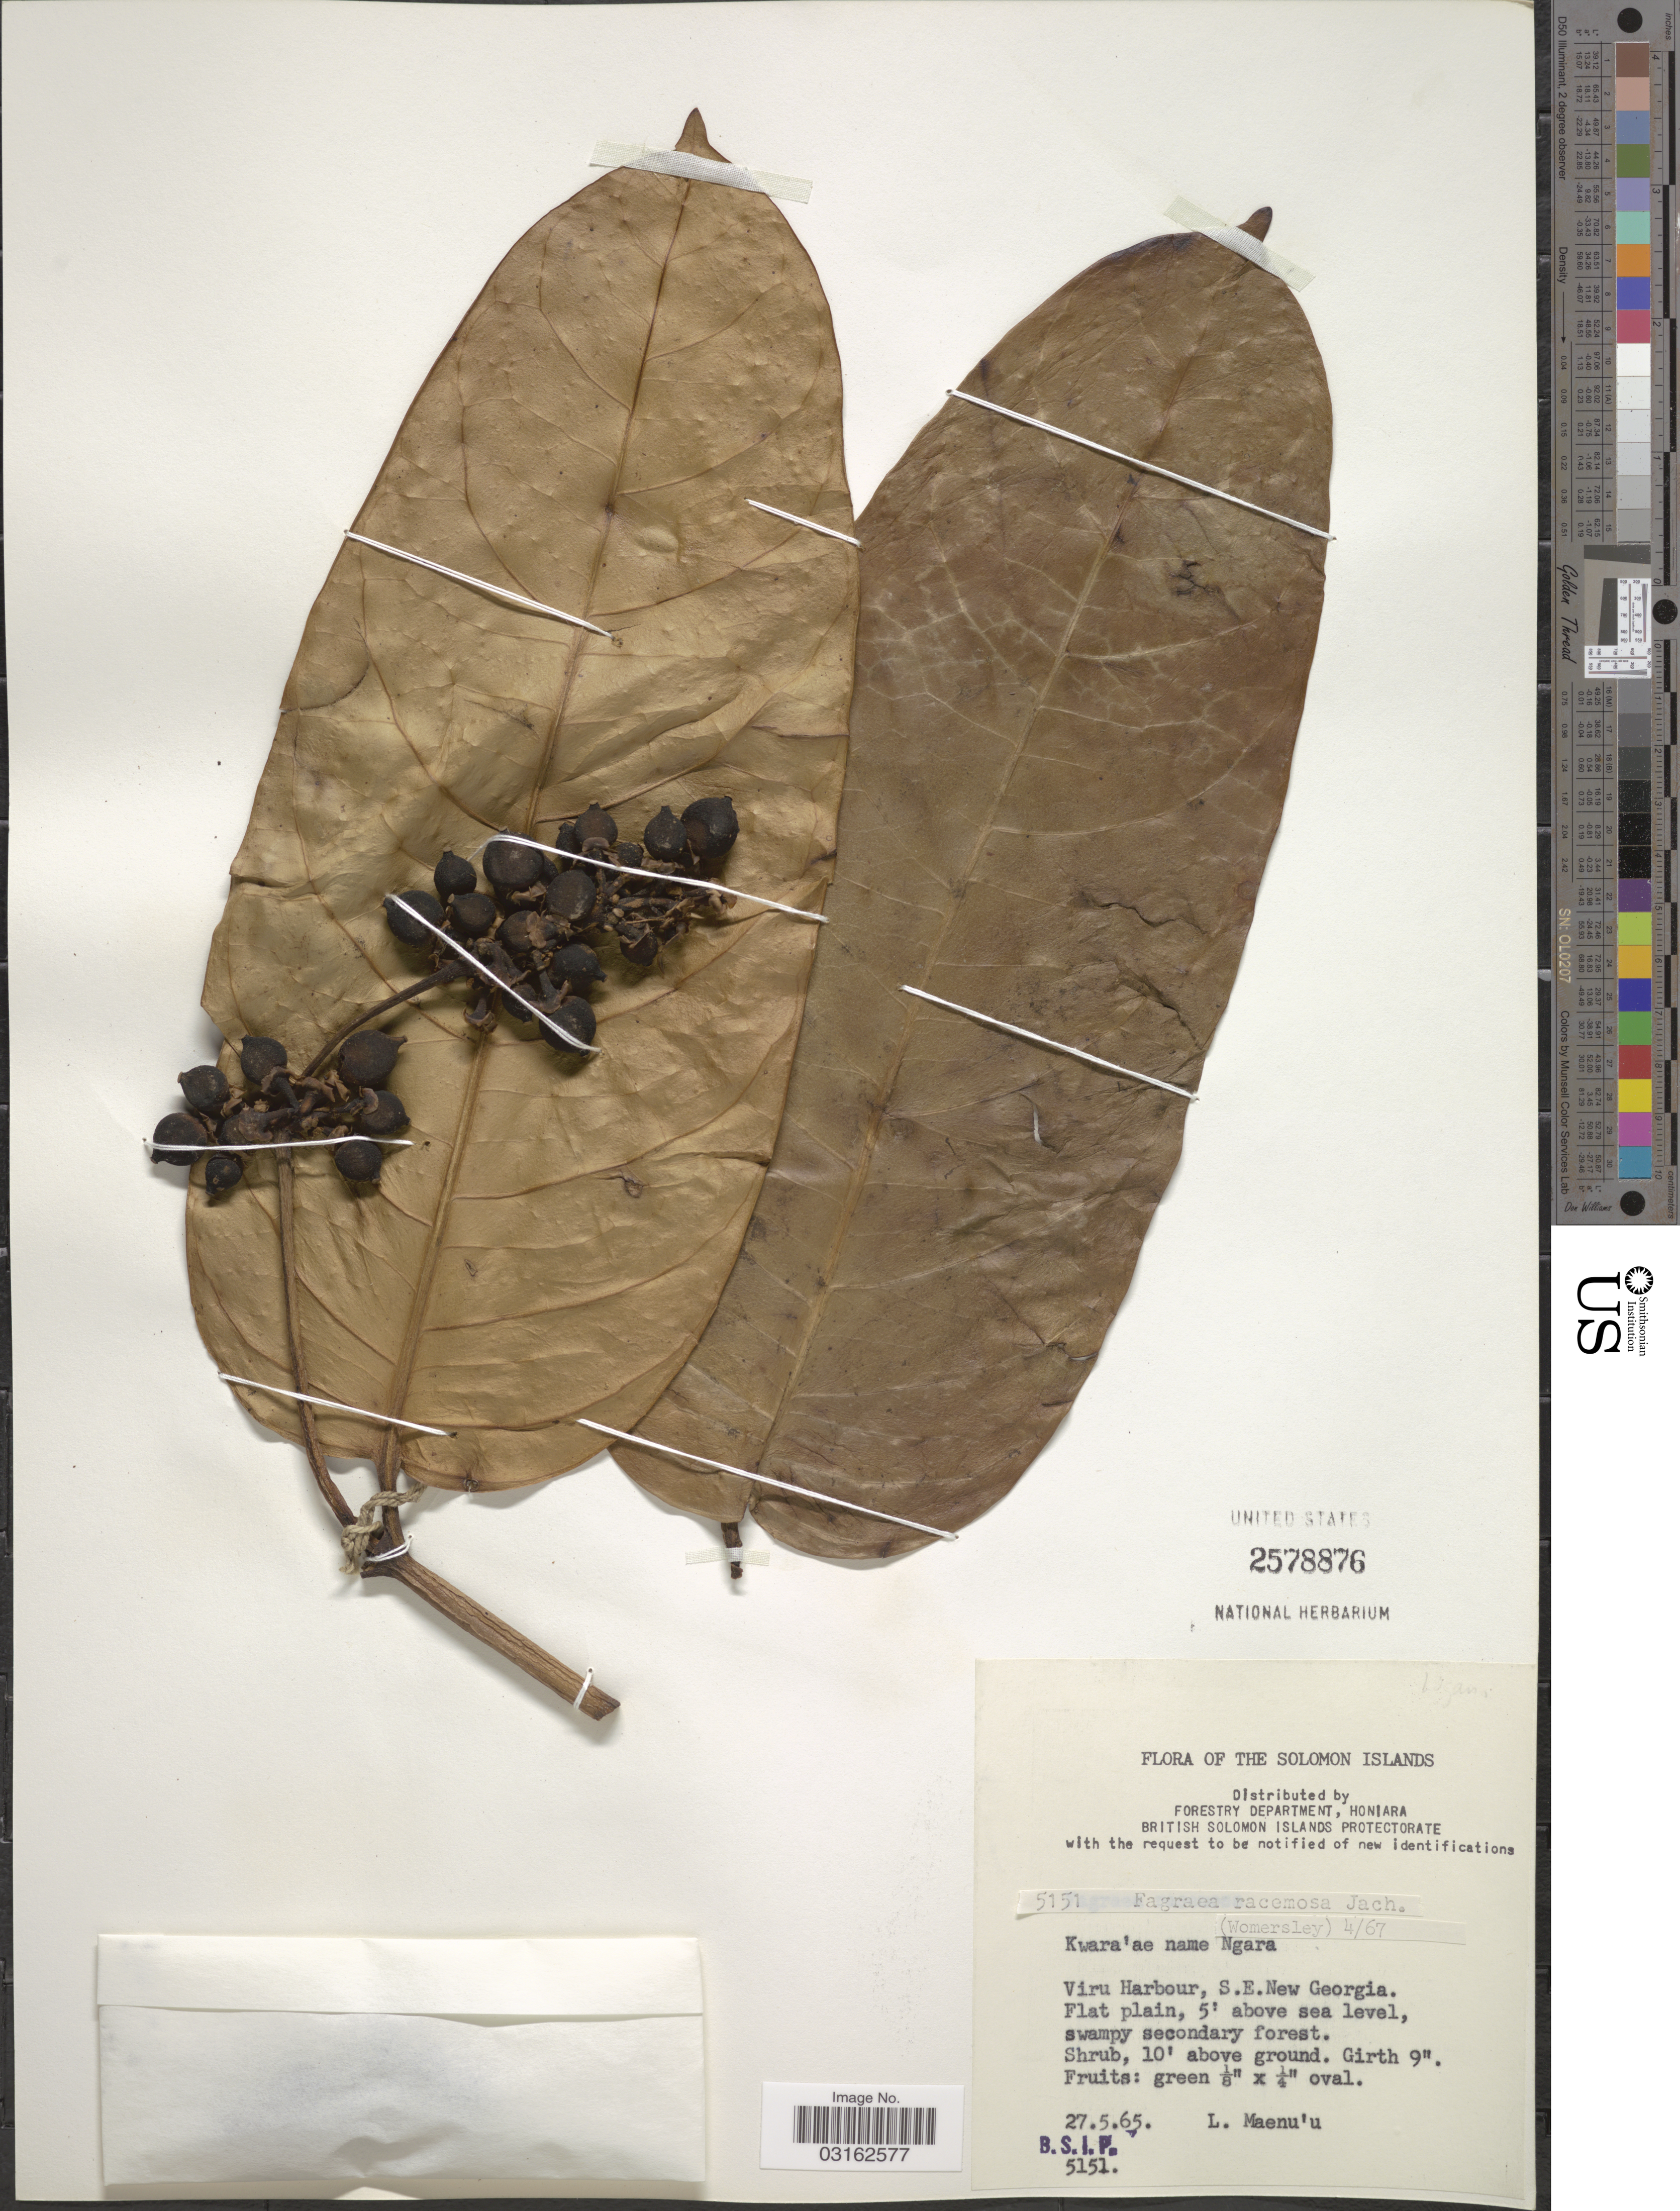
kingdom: Plantae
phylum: Tracheophyta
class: Magnoliopsida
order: Gentianales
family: Gentianaceae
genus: Fagraea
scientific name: Fagraea racemosa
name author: Jack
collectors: L. Maenu'u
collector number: B.S.I.P.5151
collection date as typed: Transcribed d/m/y: 27/5/65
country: Solomon Islands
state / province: Solomon Islands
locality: The Solomon Islands. Viru Harbour, S. E. New Georgia.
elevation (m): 2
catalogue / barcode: US 2578876